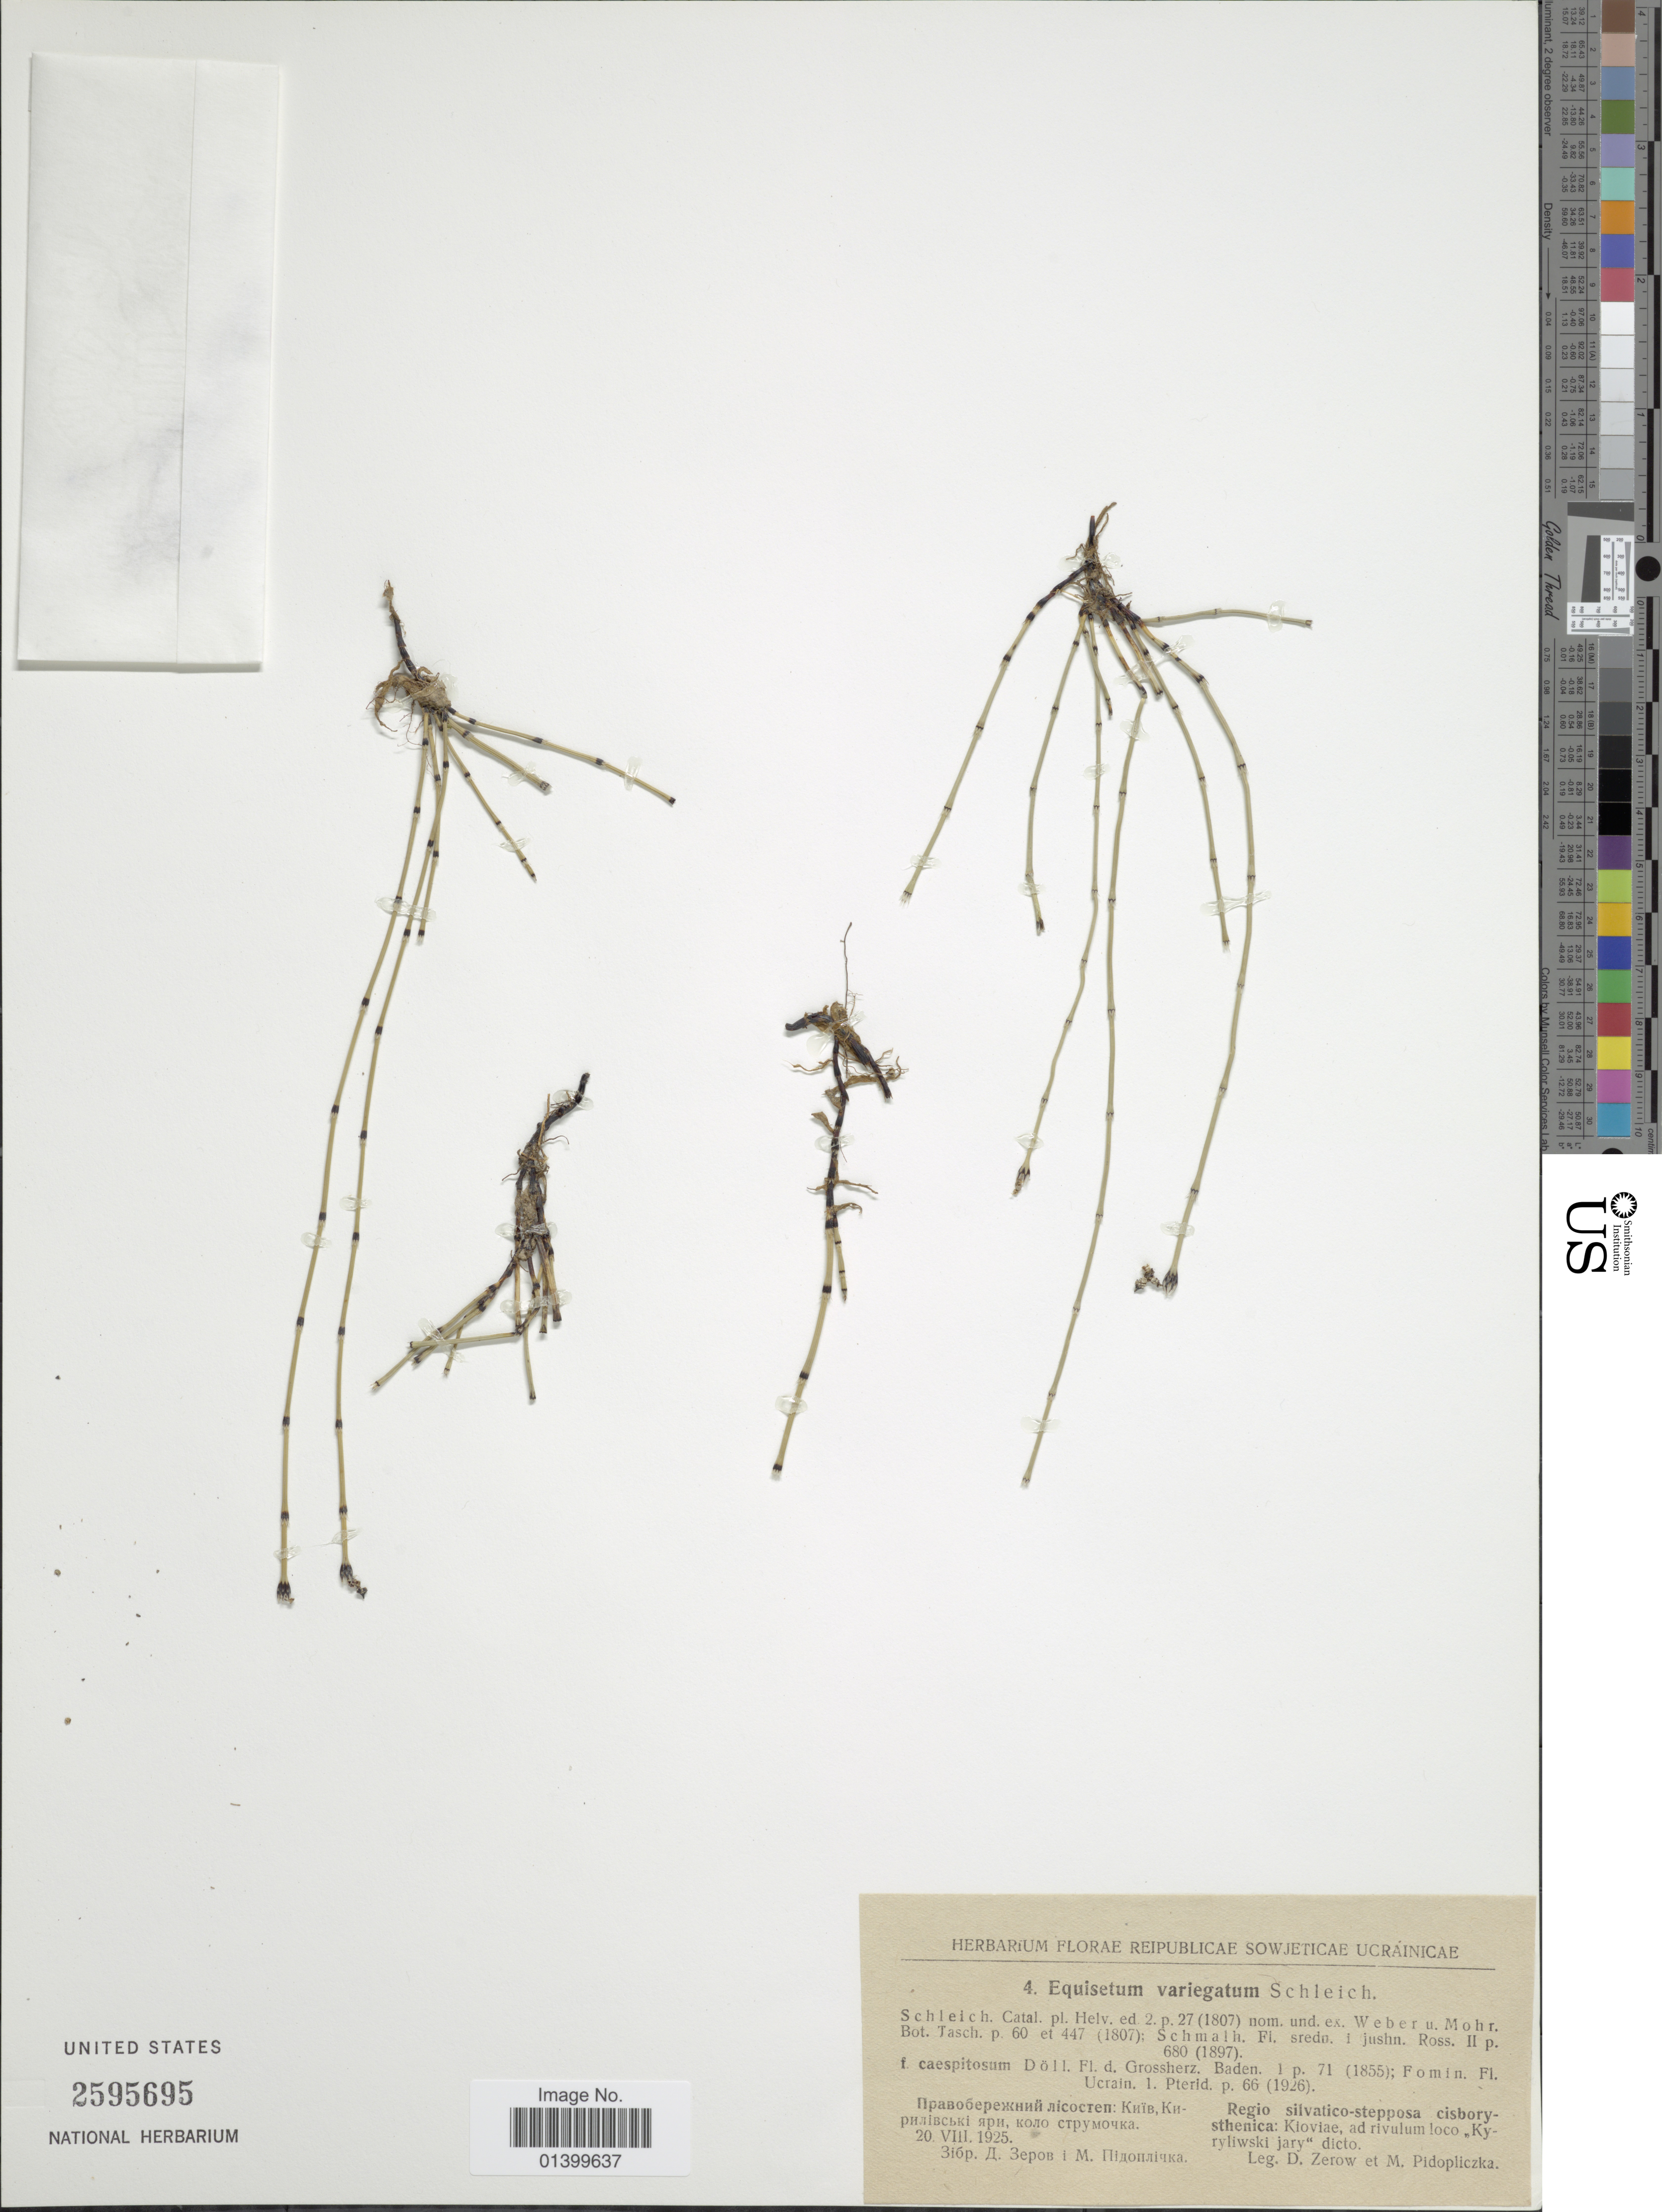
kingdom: Plantae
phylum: Tracheophyta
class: Polypodiopsida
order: Equisetales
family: Equisetaceae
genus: Equisetum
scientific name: Equisetum variegatum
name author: Schleich. ex F. Weber & D. Mohr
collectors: D. Zerow & M. Pidopliczka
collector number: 4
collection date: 1925-08-20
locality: Reipublicae Sowjeticae Ucrainicae. Regio silvatico-stepposa cisborysthenica: Kioviae, ad rivulum loco "Kyryliwski jary" dicto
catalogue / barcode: US 2595695